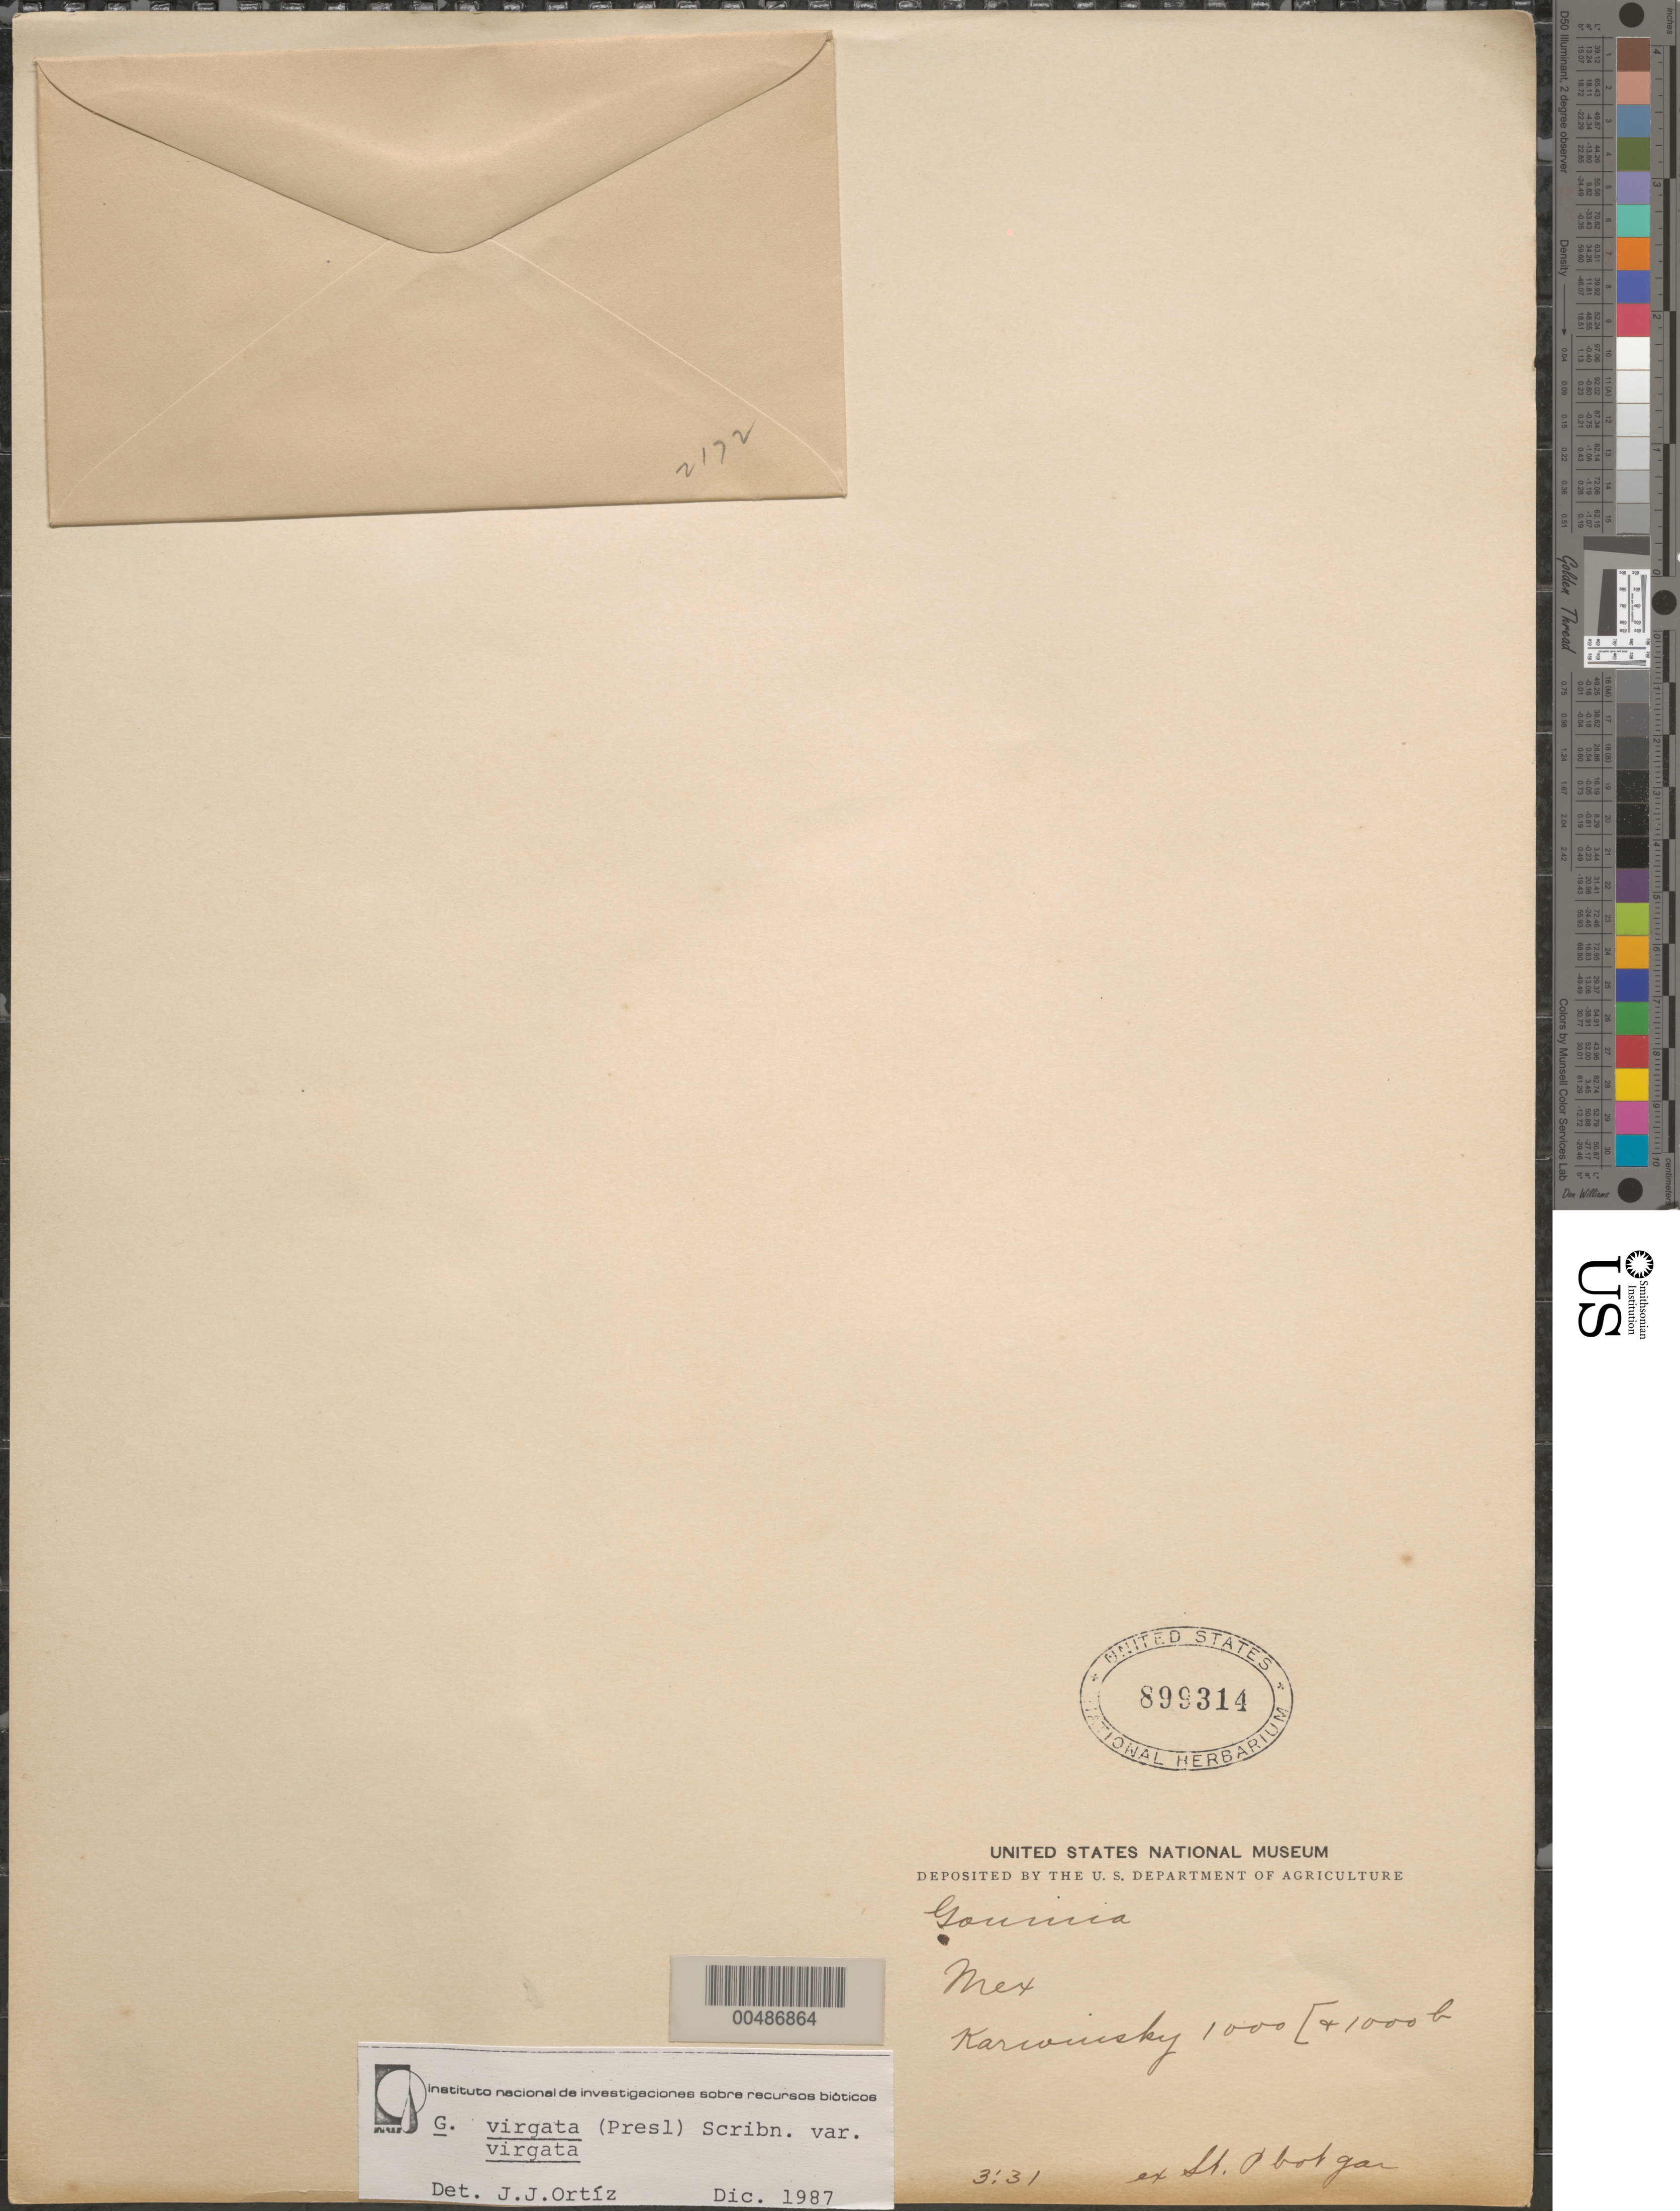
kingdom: Plantae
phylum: Tracheophyta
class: Liliopsida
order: Poales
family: Poaceae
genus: Gouinia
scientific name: Gouinia virgata var. virgata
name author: (J. Presl) Scribn.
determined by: Ort¡z, J. J.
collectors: W. F. Karwinski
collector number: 1000 & 1000b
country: Mexico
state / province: Durango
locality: San Ramon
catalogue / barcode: US 899314